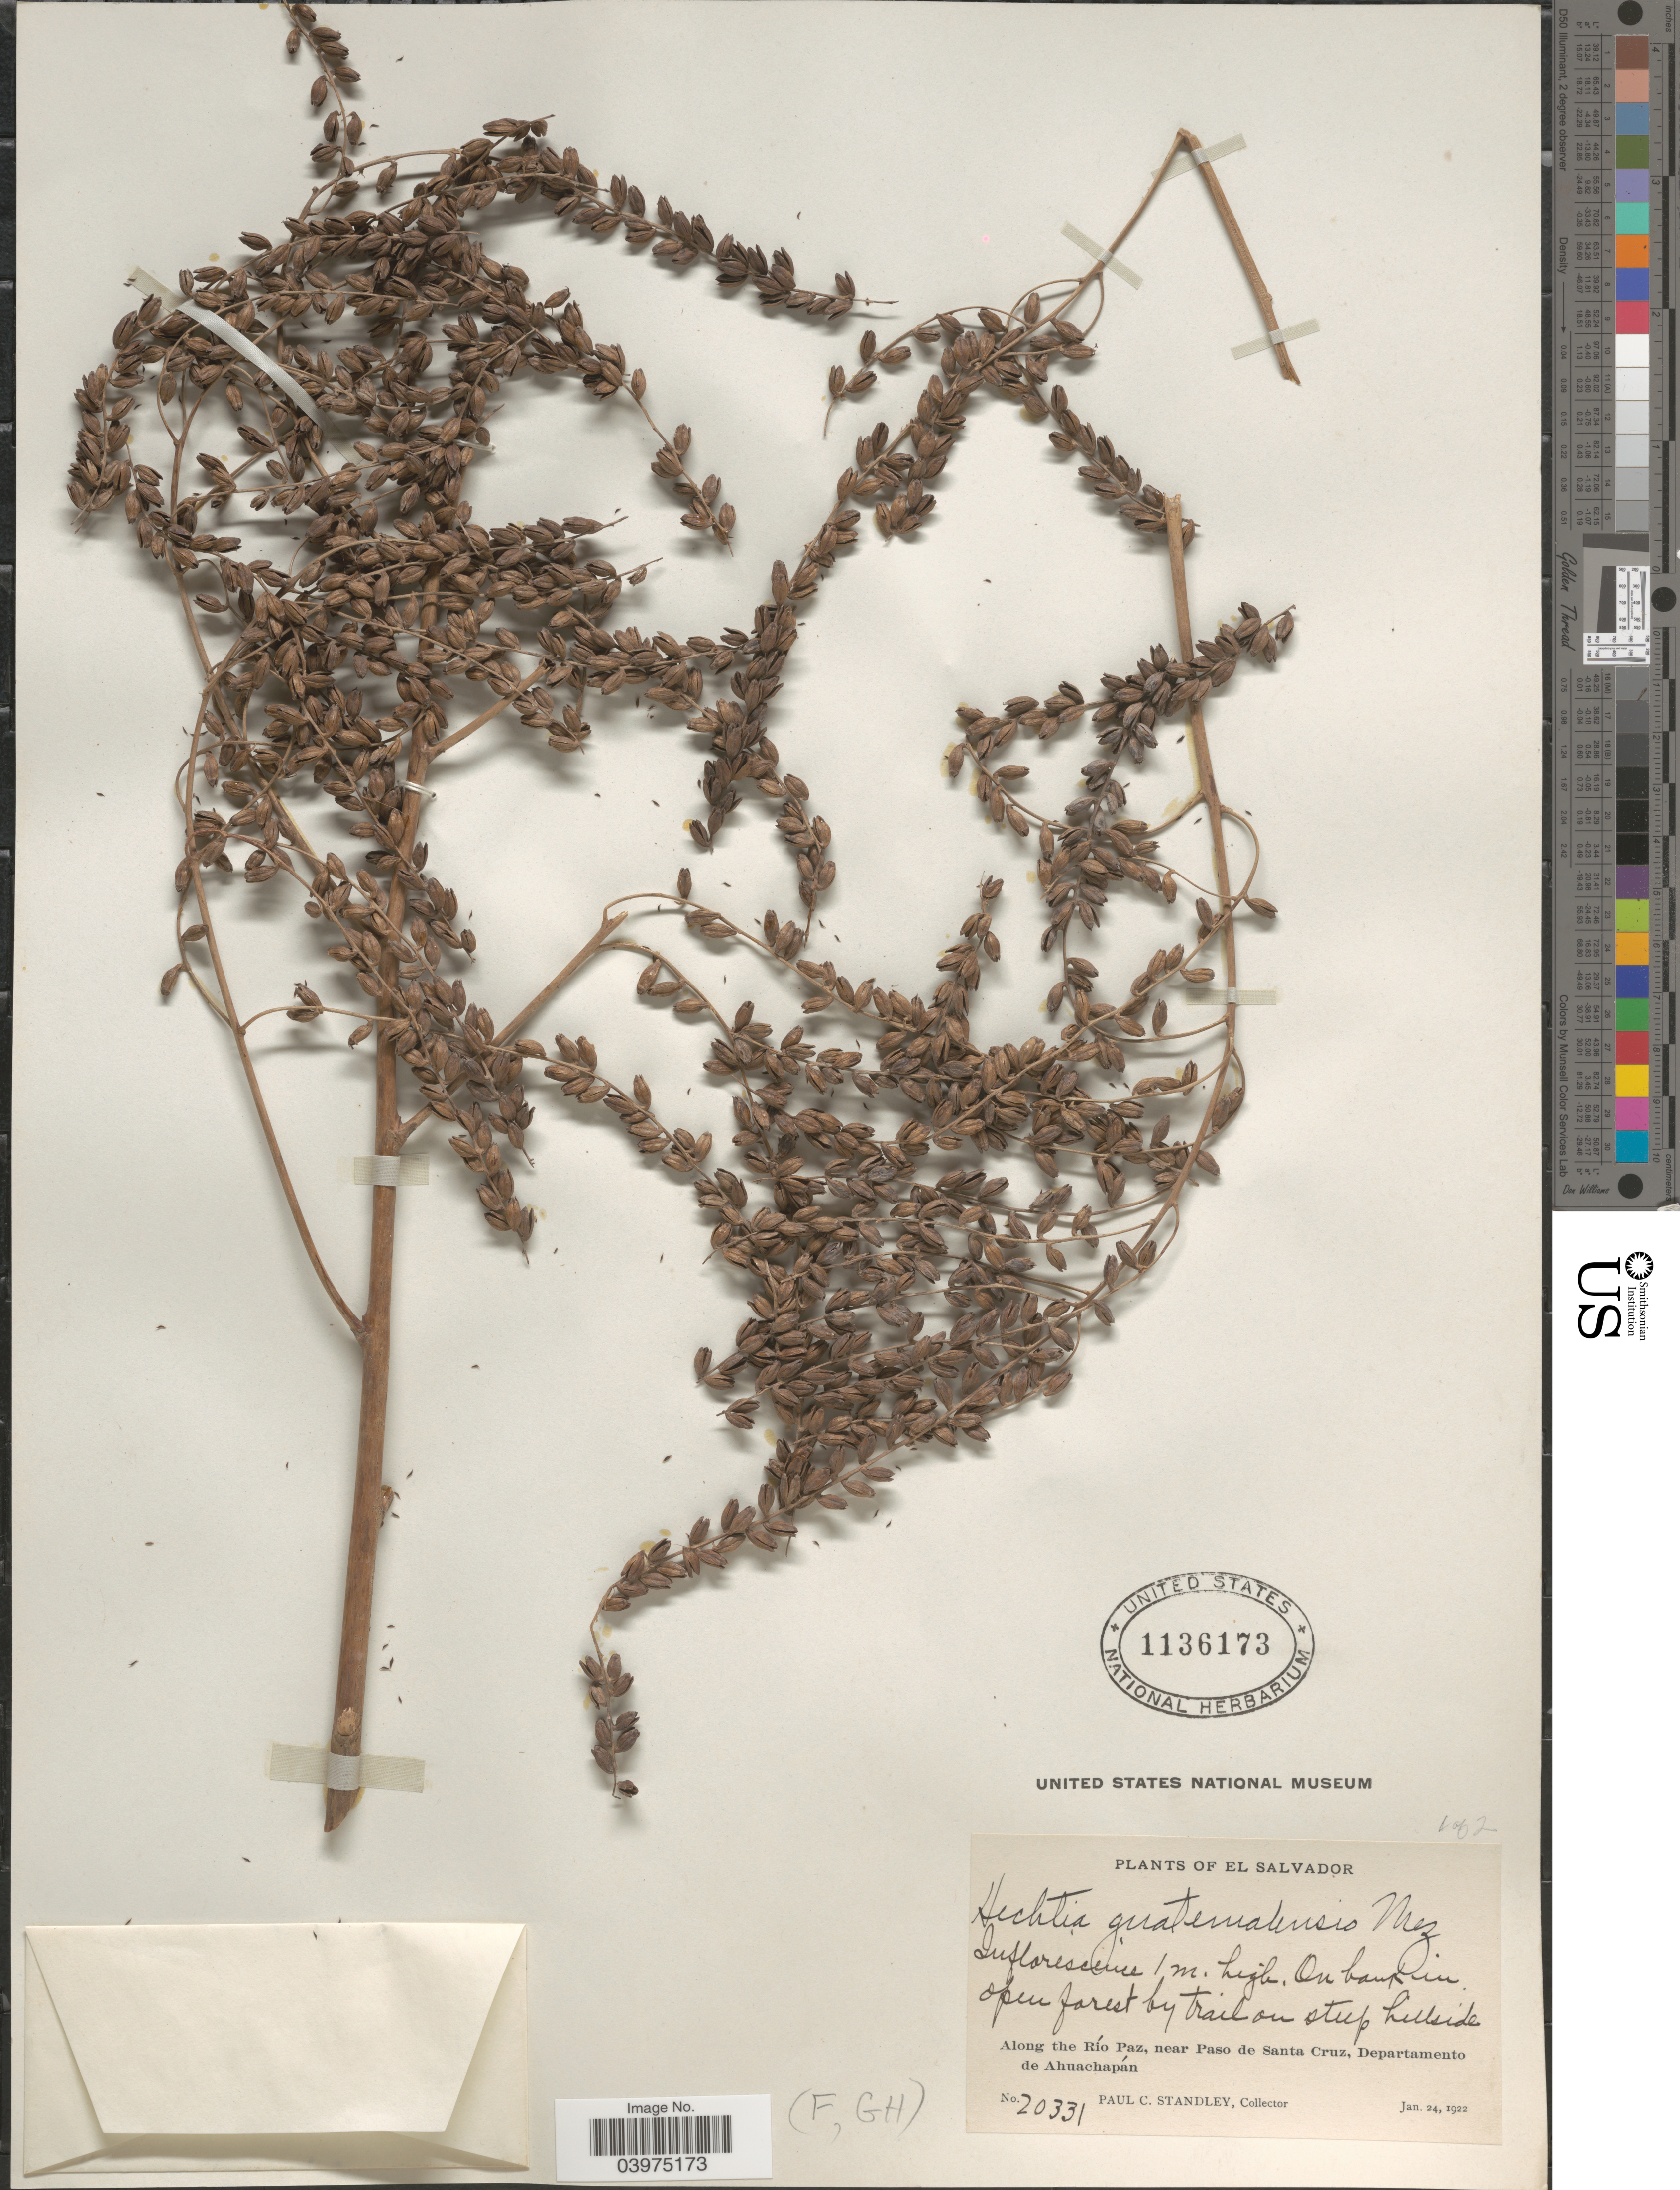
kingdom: Plantae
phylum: Tracheophyta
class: Liliopsida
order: Poales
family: Bromeliaceae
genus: Hechtia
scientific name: Hechtia guatemalensis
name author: Mez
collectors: P. C. Standley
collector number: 20331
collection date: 1922-01-24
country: El Salvador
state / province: Ahuachapan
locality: Along the Río Paz, near Paso de Santa Cruz, Departamento de Ahuachapán.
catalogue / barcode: US 1136173